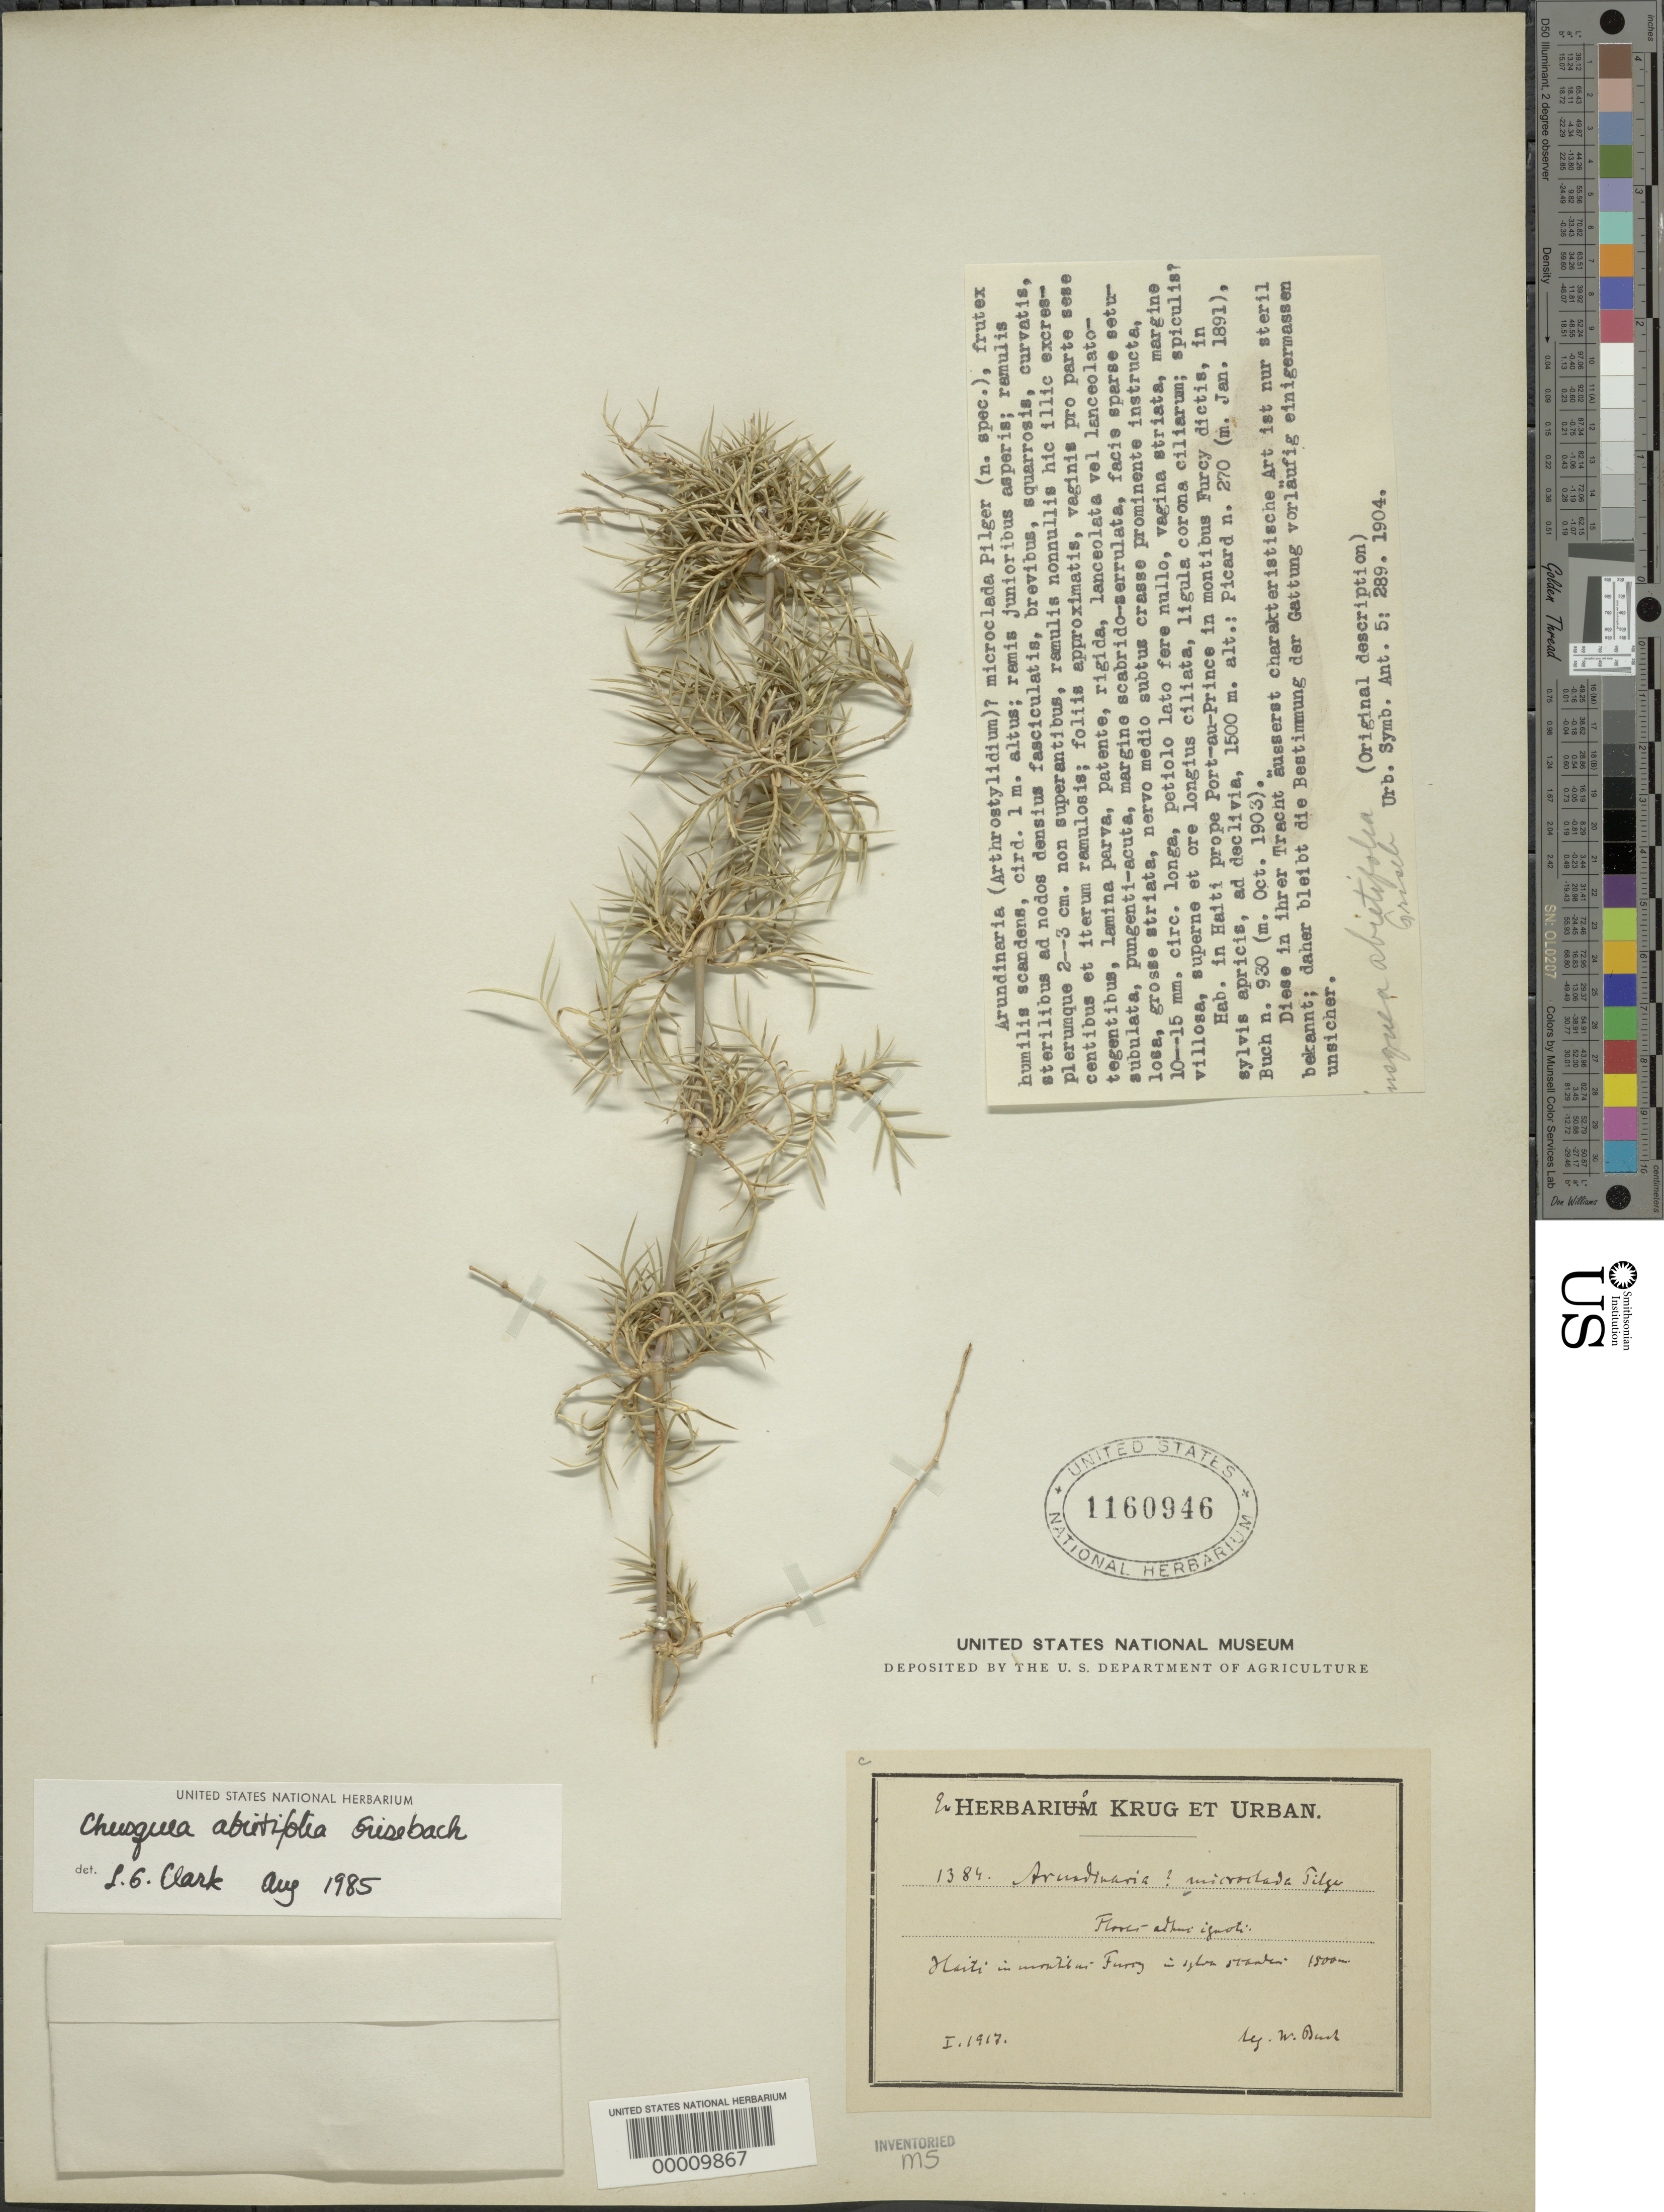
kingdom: Plantae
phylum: Tracheophyta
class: Liliopsida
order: Poales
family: Poaceae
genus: Chusquea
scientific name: Chusquea abietifolia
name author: Griseb.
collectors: W. Buch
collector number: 1384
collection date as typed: Jan 1917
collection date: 1917-01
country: Haiti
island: Hispaniola Island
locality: In montibus furcy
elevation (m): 1500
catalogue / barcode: US 1160946